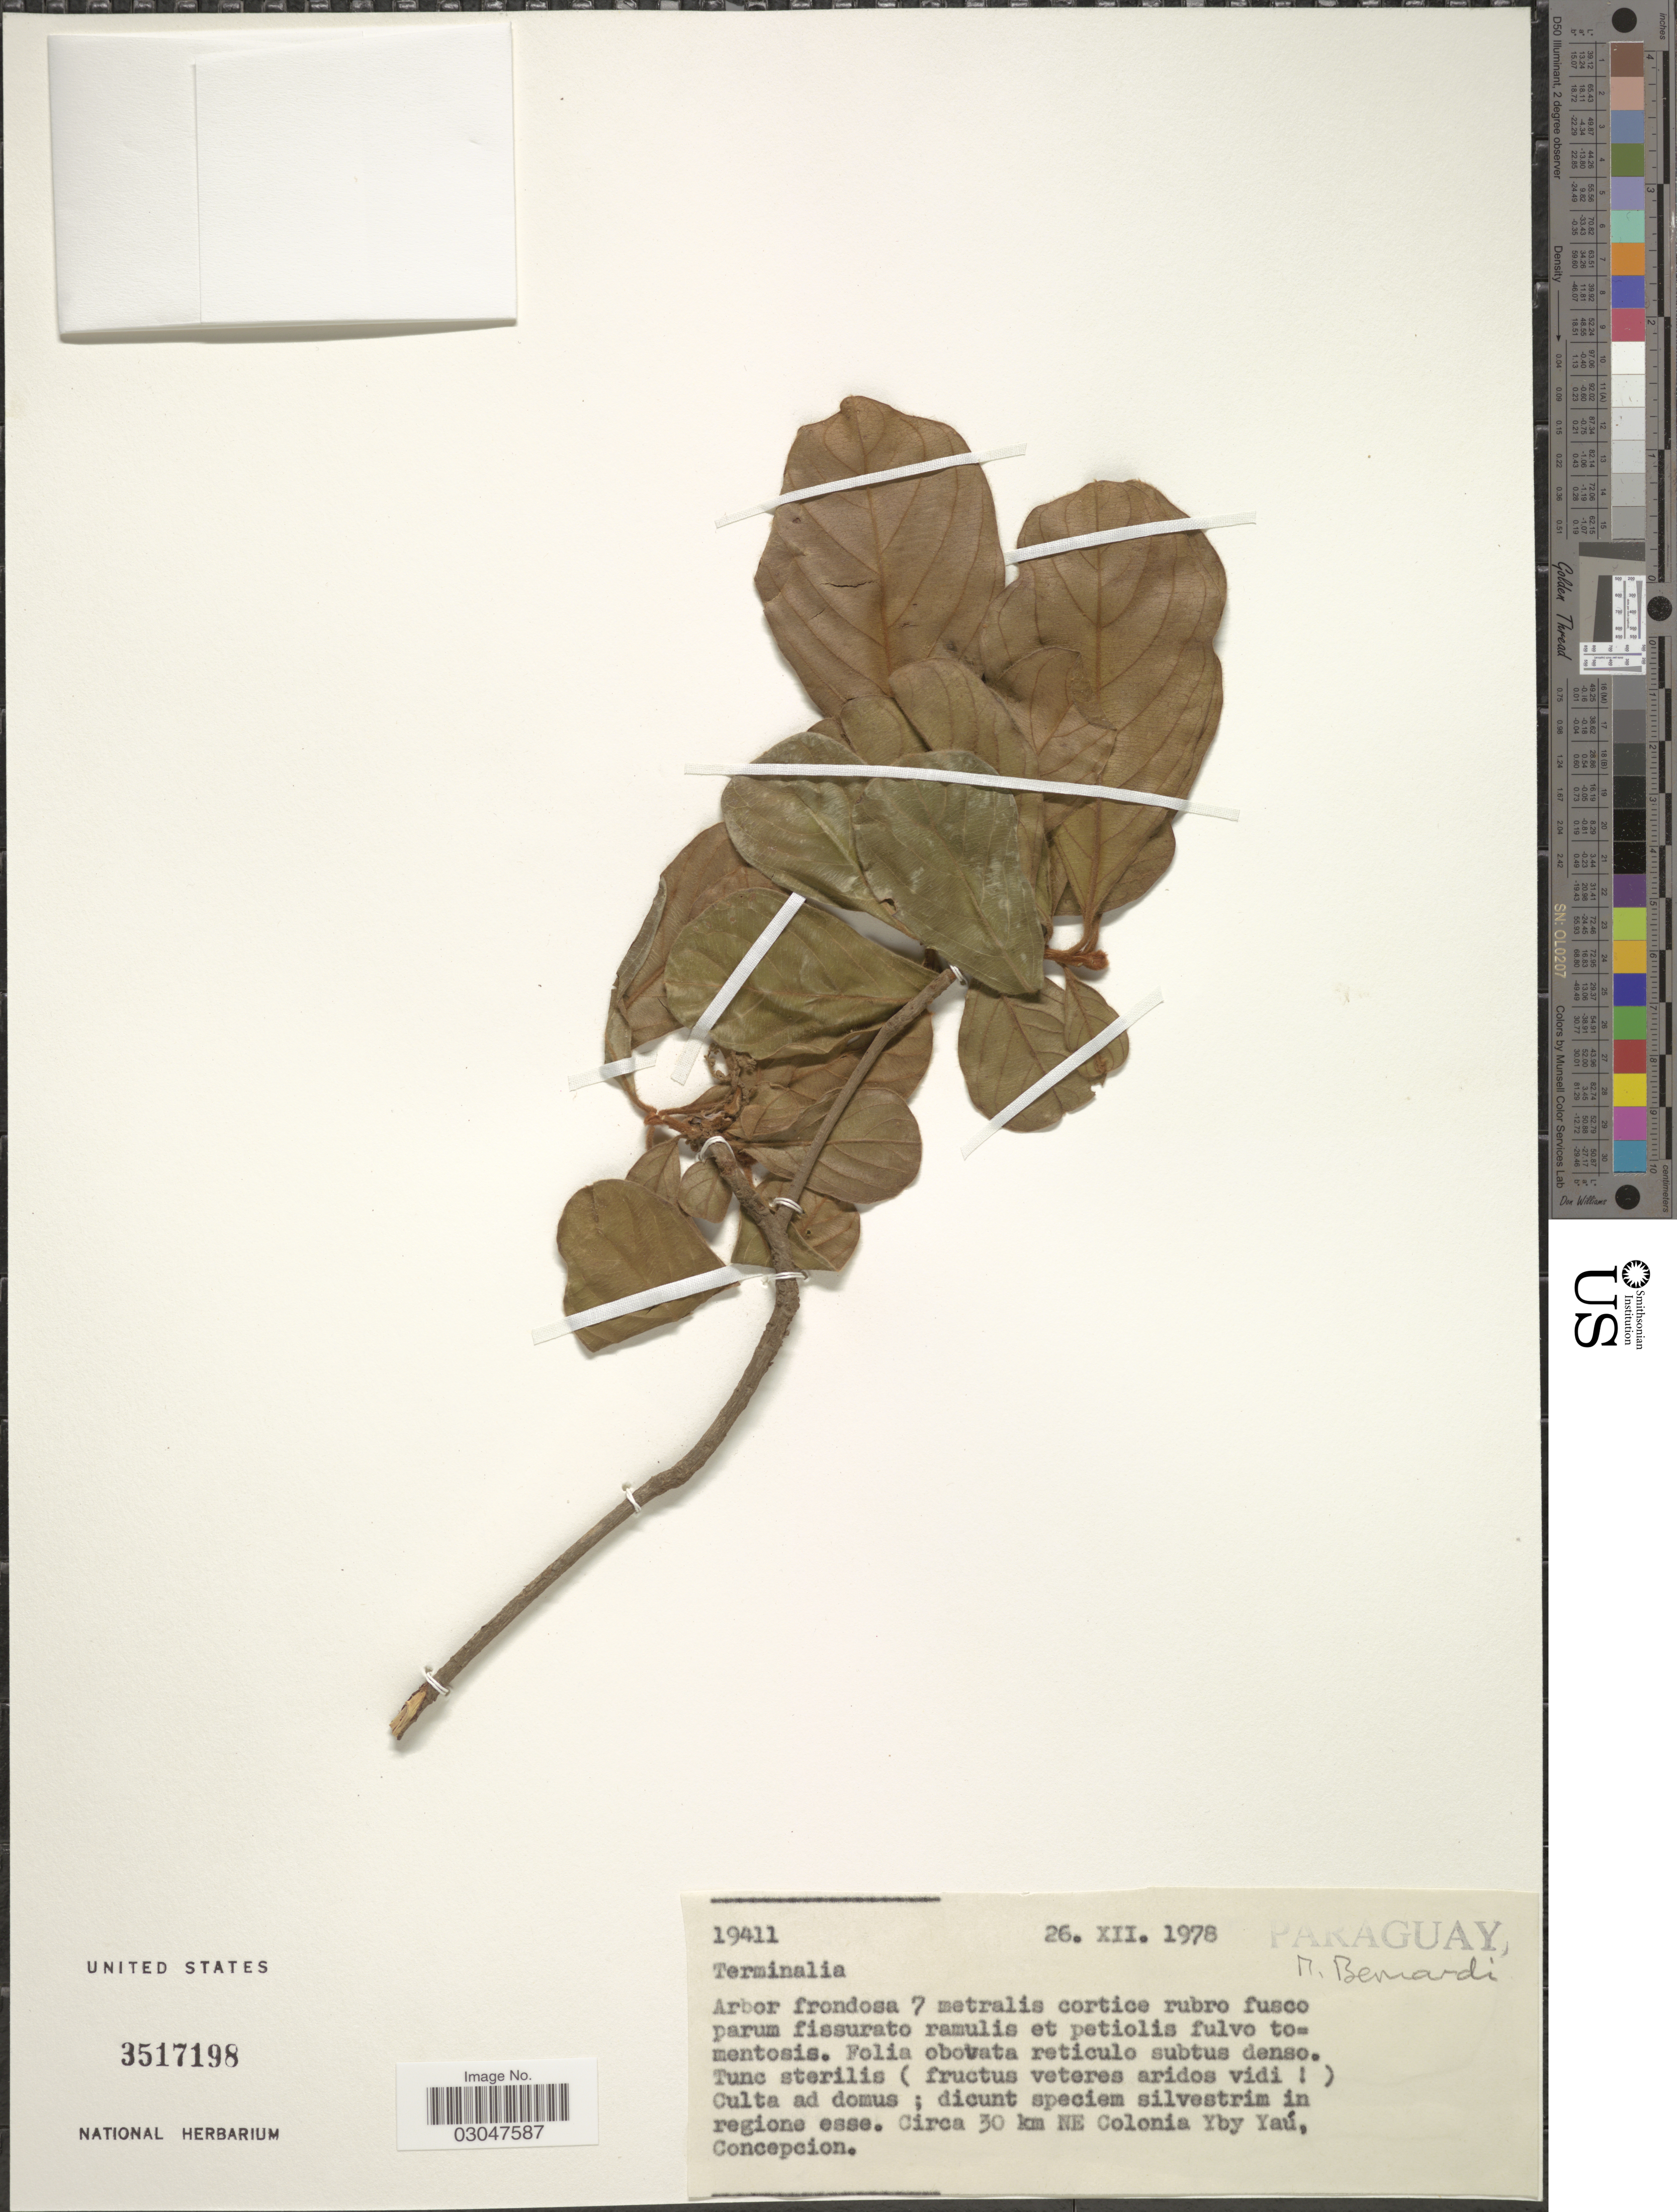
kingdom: Plantae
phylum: Tracheophyta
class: Magnoliopsida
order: Myrtales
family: Combretaceae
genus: Terminalia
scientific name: Terminalia sp.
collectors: M. Bernardi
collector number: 19411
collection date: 1978-12-26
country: Paraguay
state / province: Concepcion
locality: Circa 30 km NE Colonia Yby Yáu.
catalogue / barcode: US 3517198